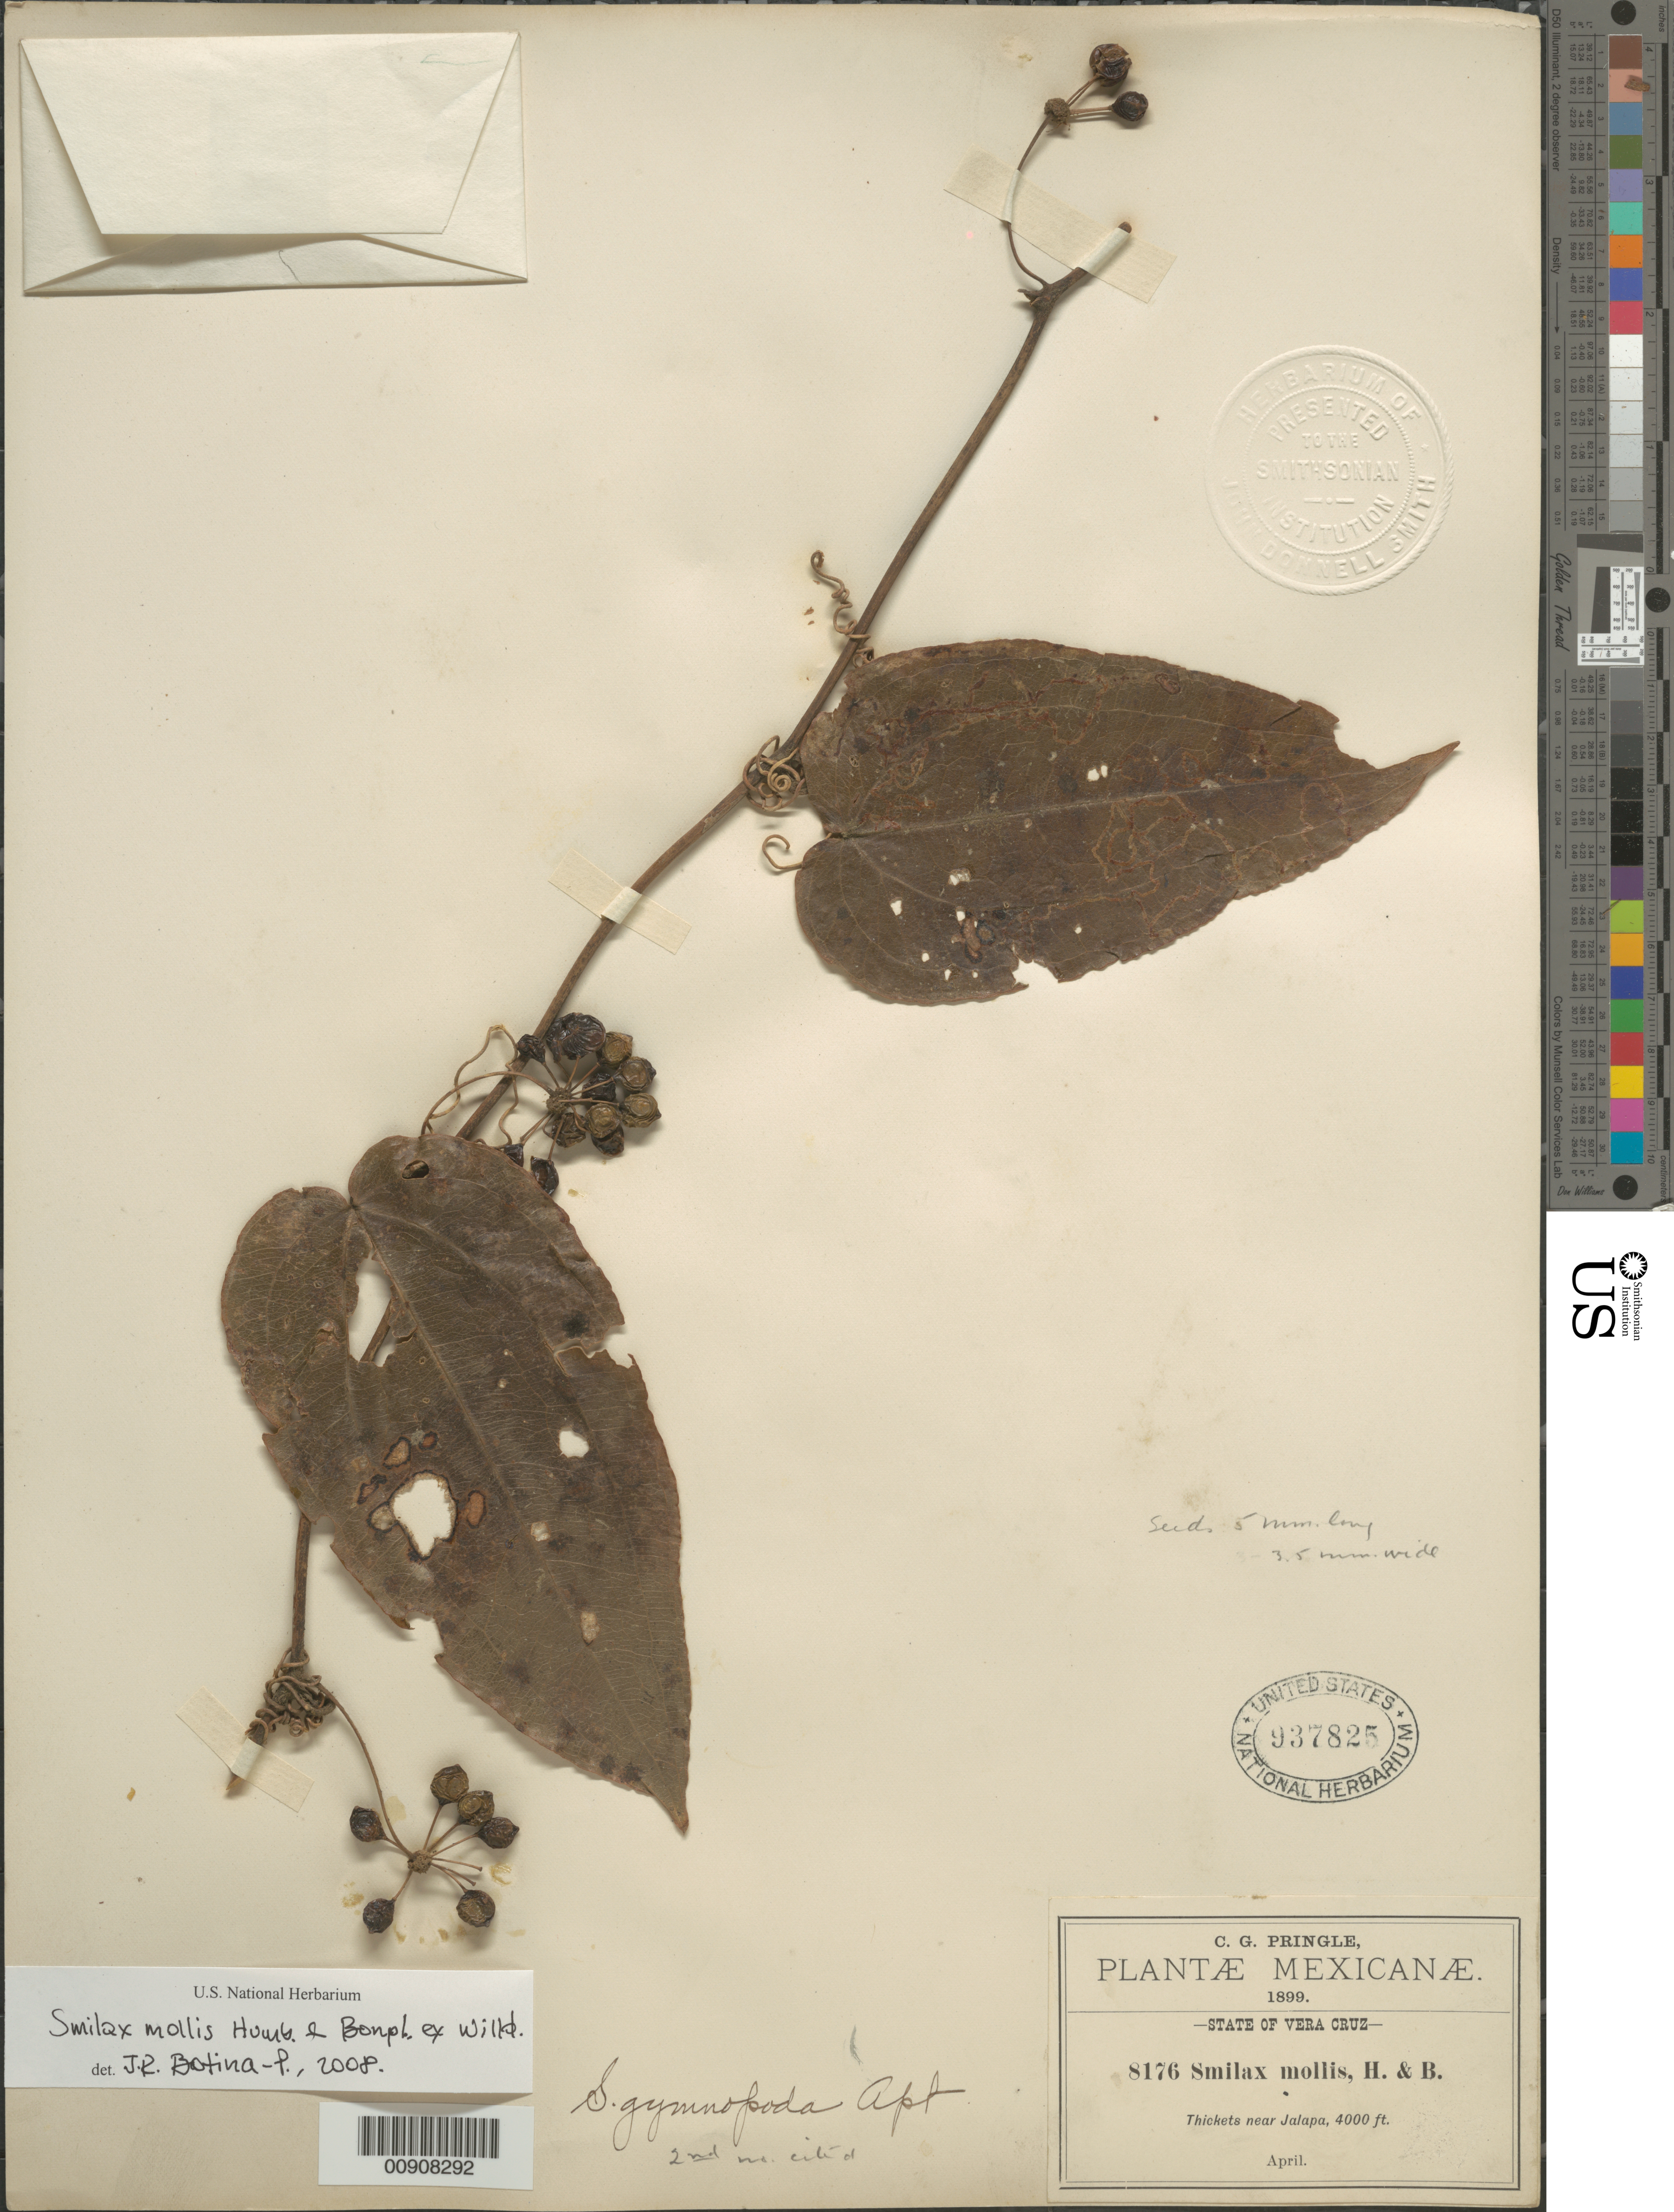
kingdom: Plantae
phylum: Tracheophyta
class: Liliopsida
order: Liliales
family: Smilacaceae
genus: Smilax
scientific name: Smilax gymnopoda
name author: F.W. Apt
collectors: C. G. Pringle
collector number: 8176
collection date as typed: Apr 1899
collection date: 1899-04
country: Mexico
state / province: Veracruz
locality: Near Jalapa, State of Veracruz.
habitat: Thickets.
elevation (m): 1219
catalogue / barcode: US 937825